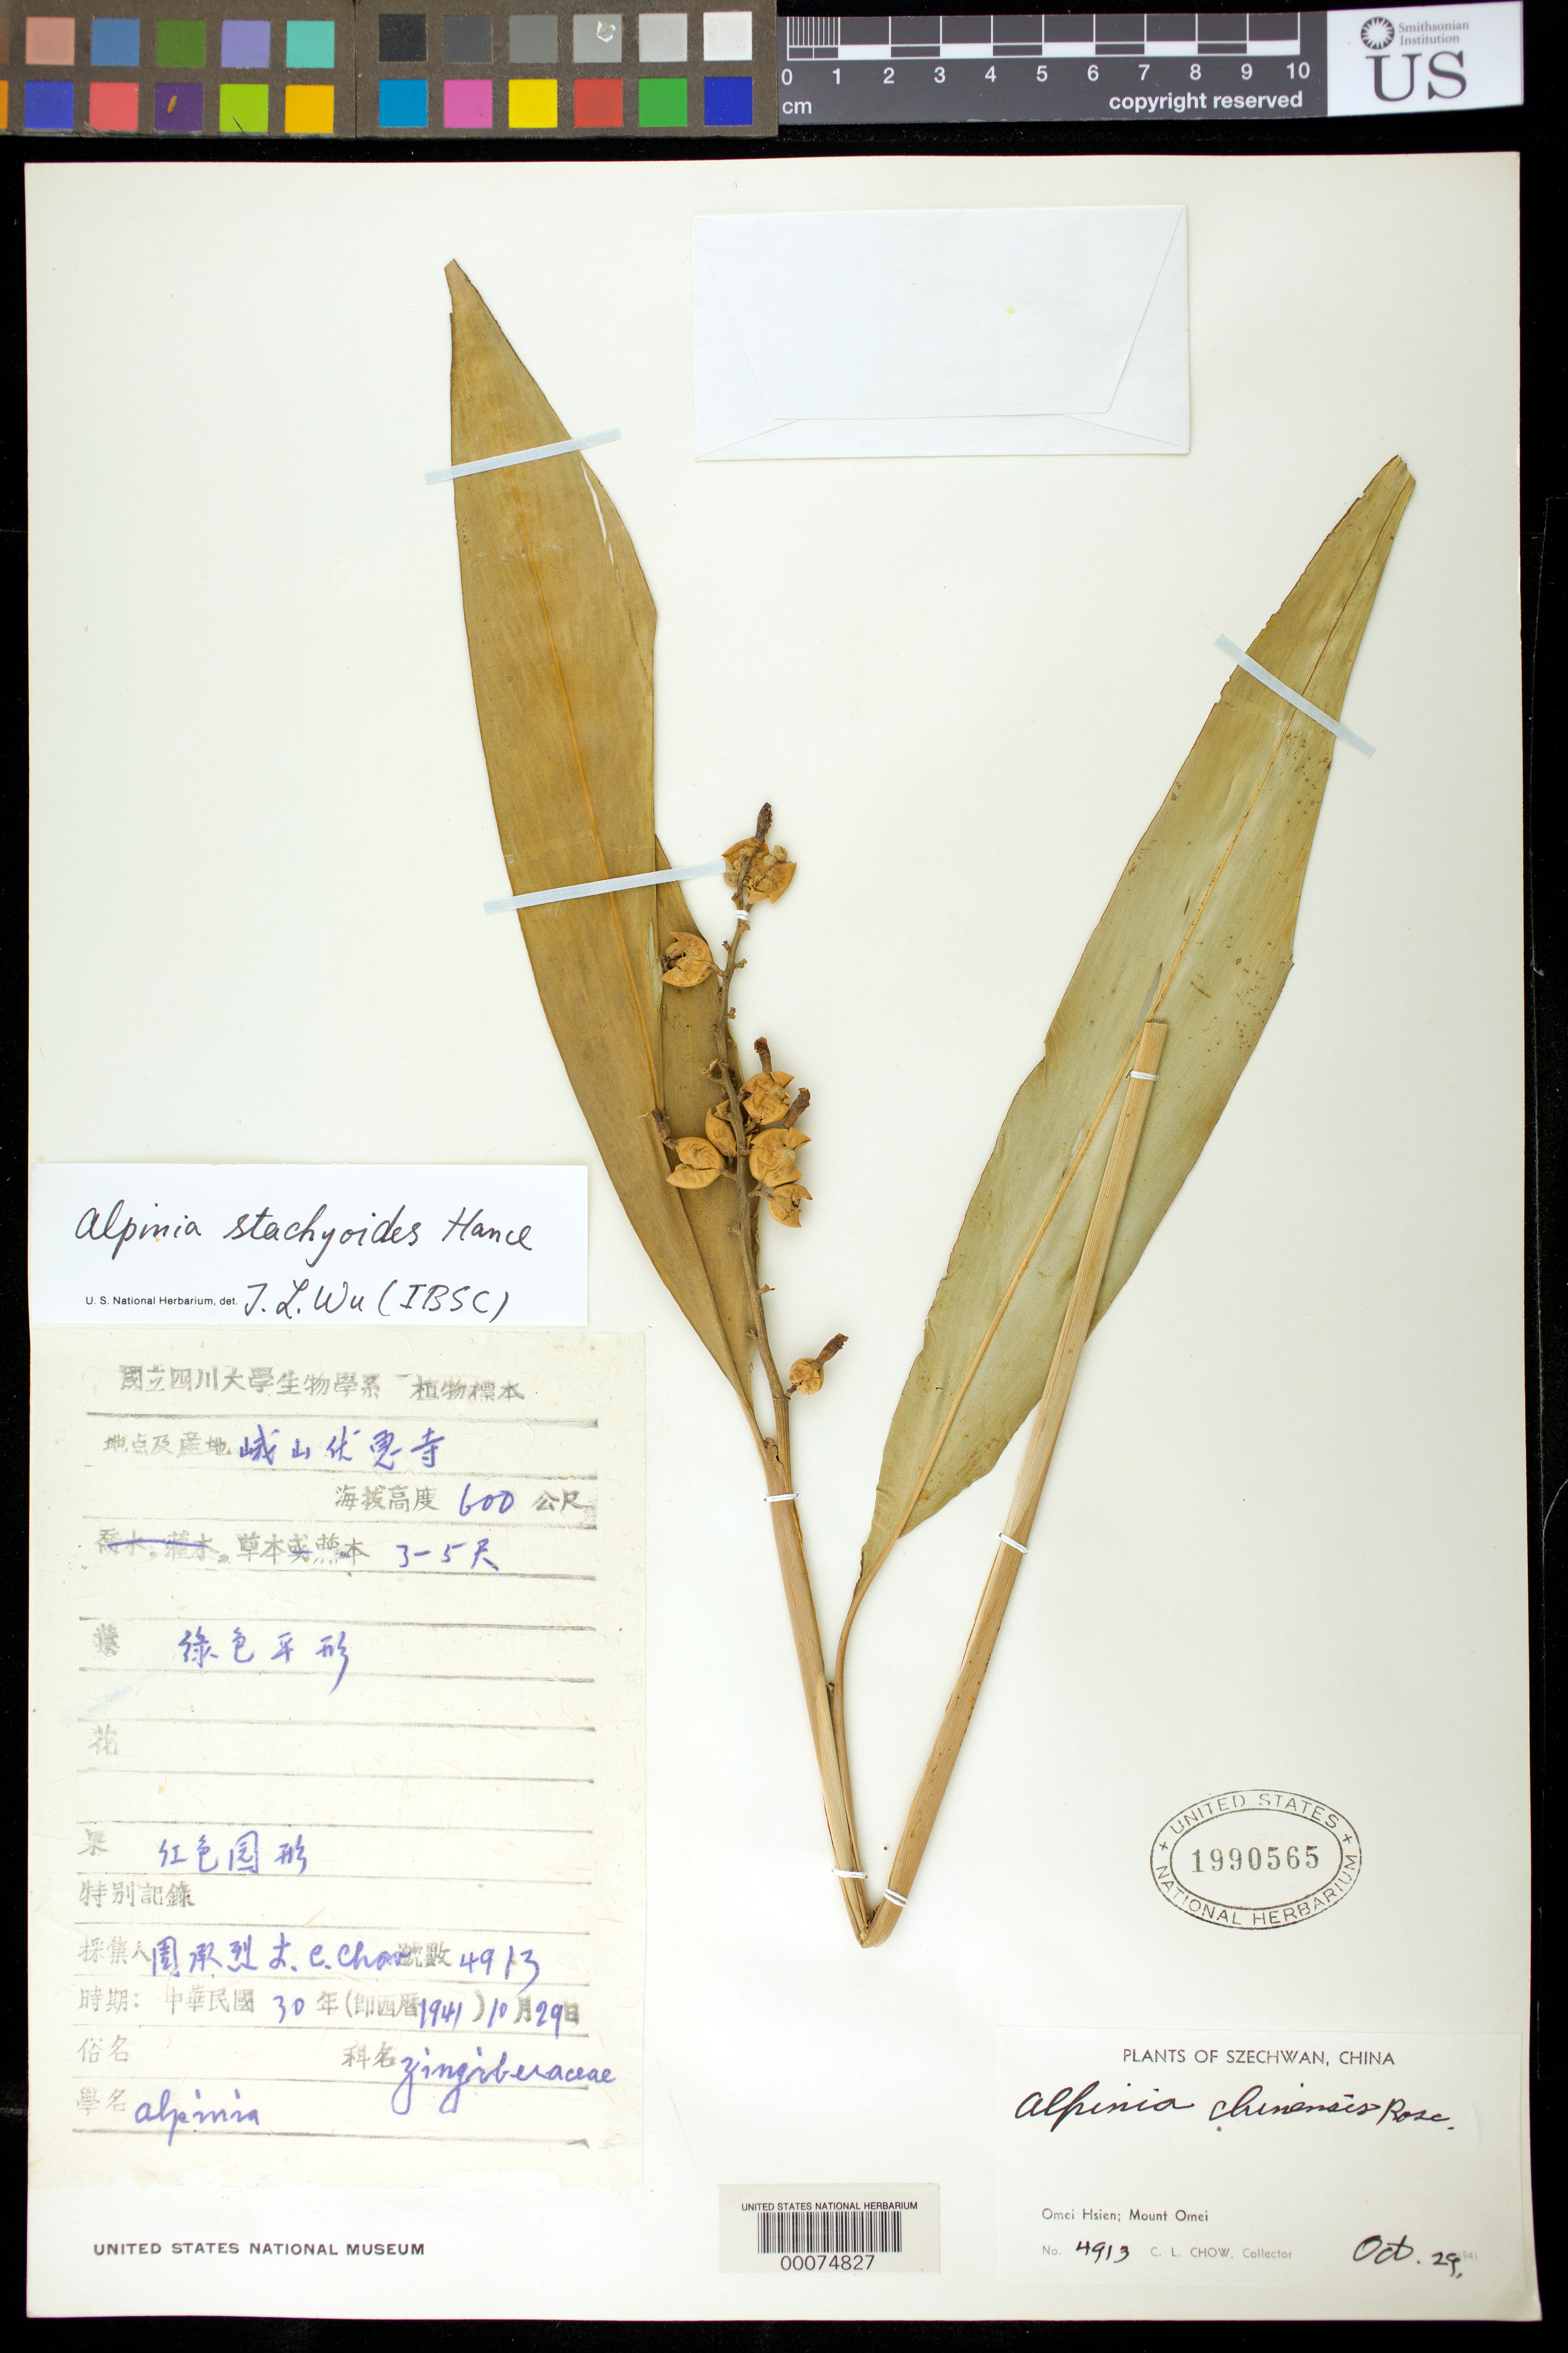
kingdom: Plantae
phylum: Tracheophyta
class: Liliopsida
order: Zingiberales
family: Zingiberaceae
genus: Alpinia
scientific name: Alpinia stachyoides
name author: Hance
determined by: Wu, Te-Ling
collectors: C. Chow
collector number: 4913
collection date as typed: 29 Oct 1941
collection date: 1941-10-29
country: China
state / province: Sichuan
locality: Omei hsien, mount omei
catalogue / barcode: US 1990565